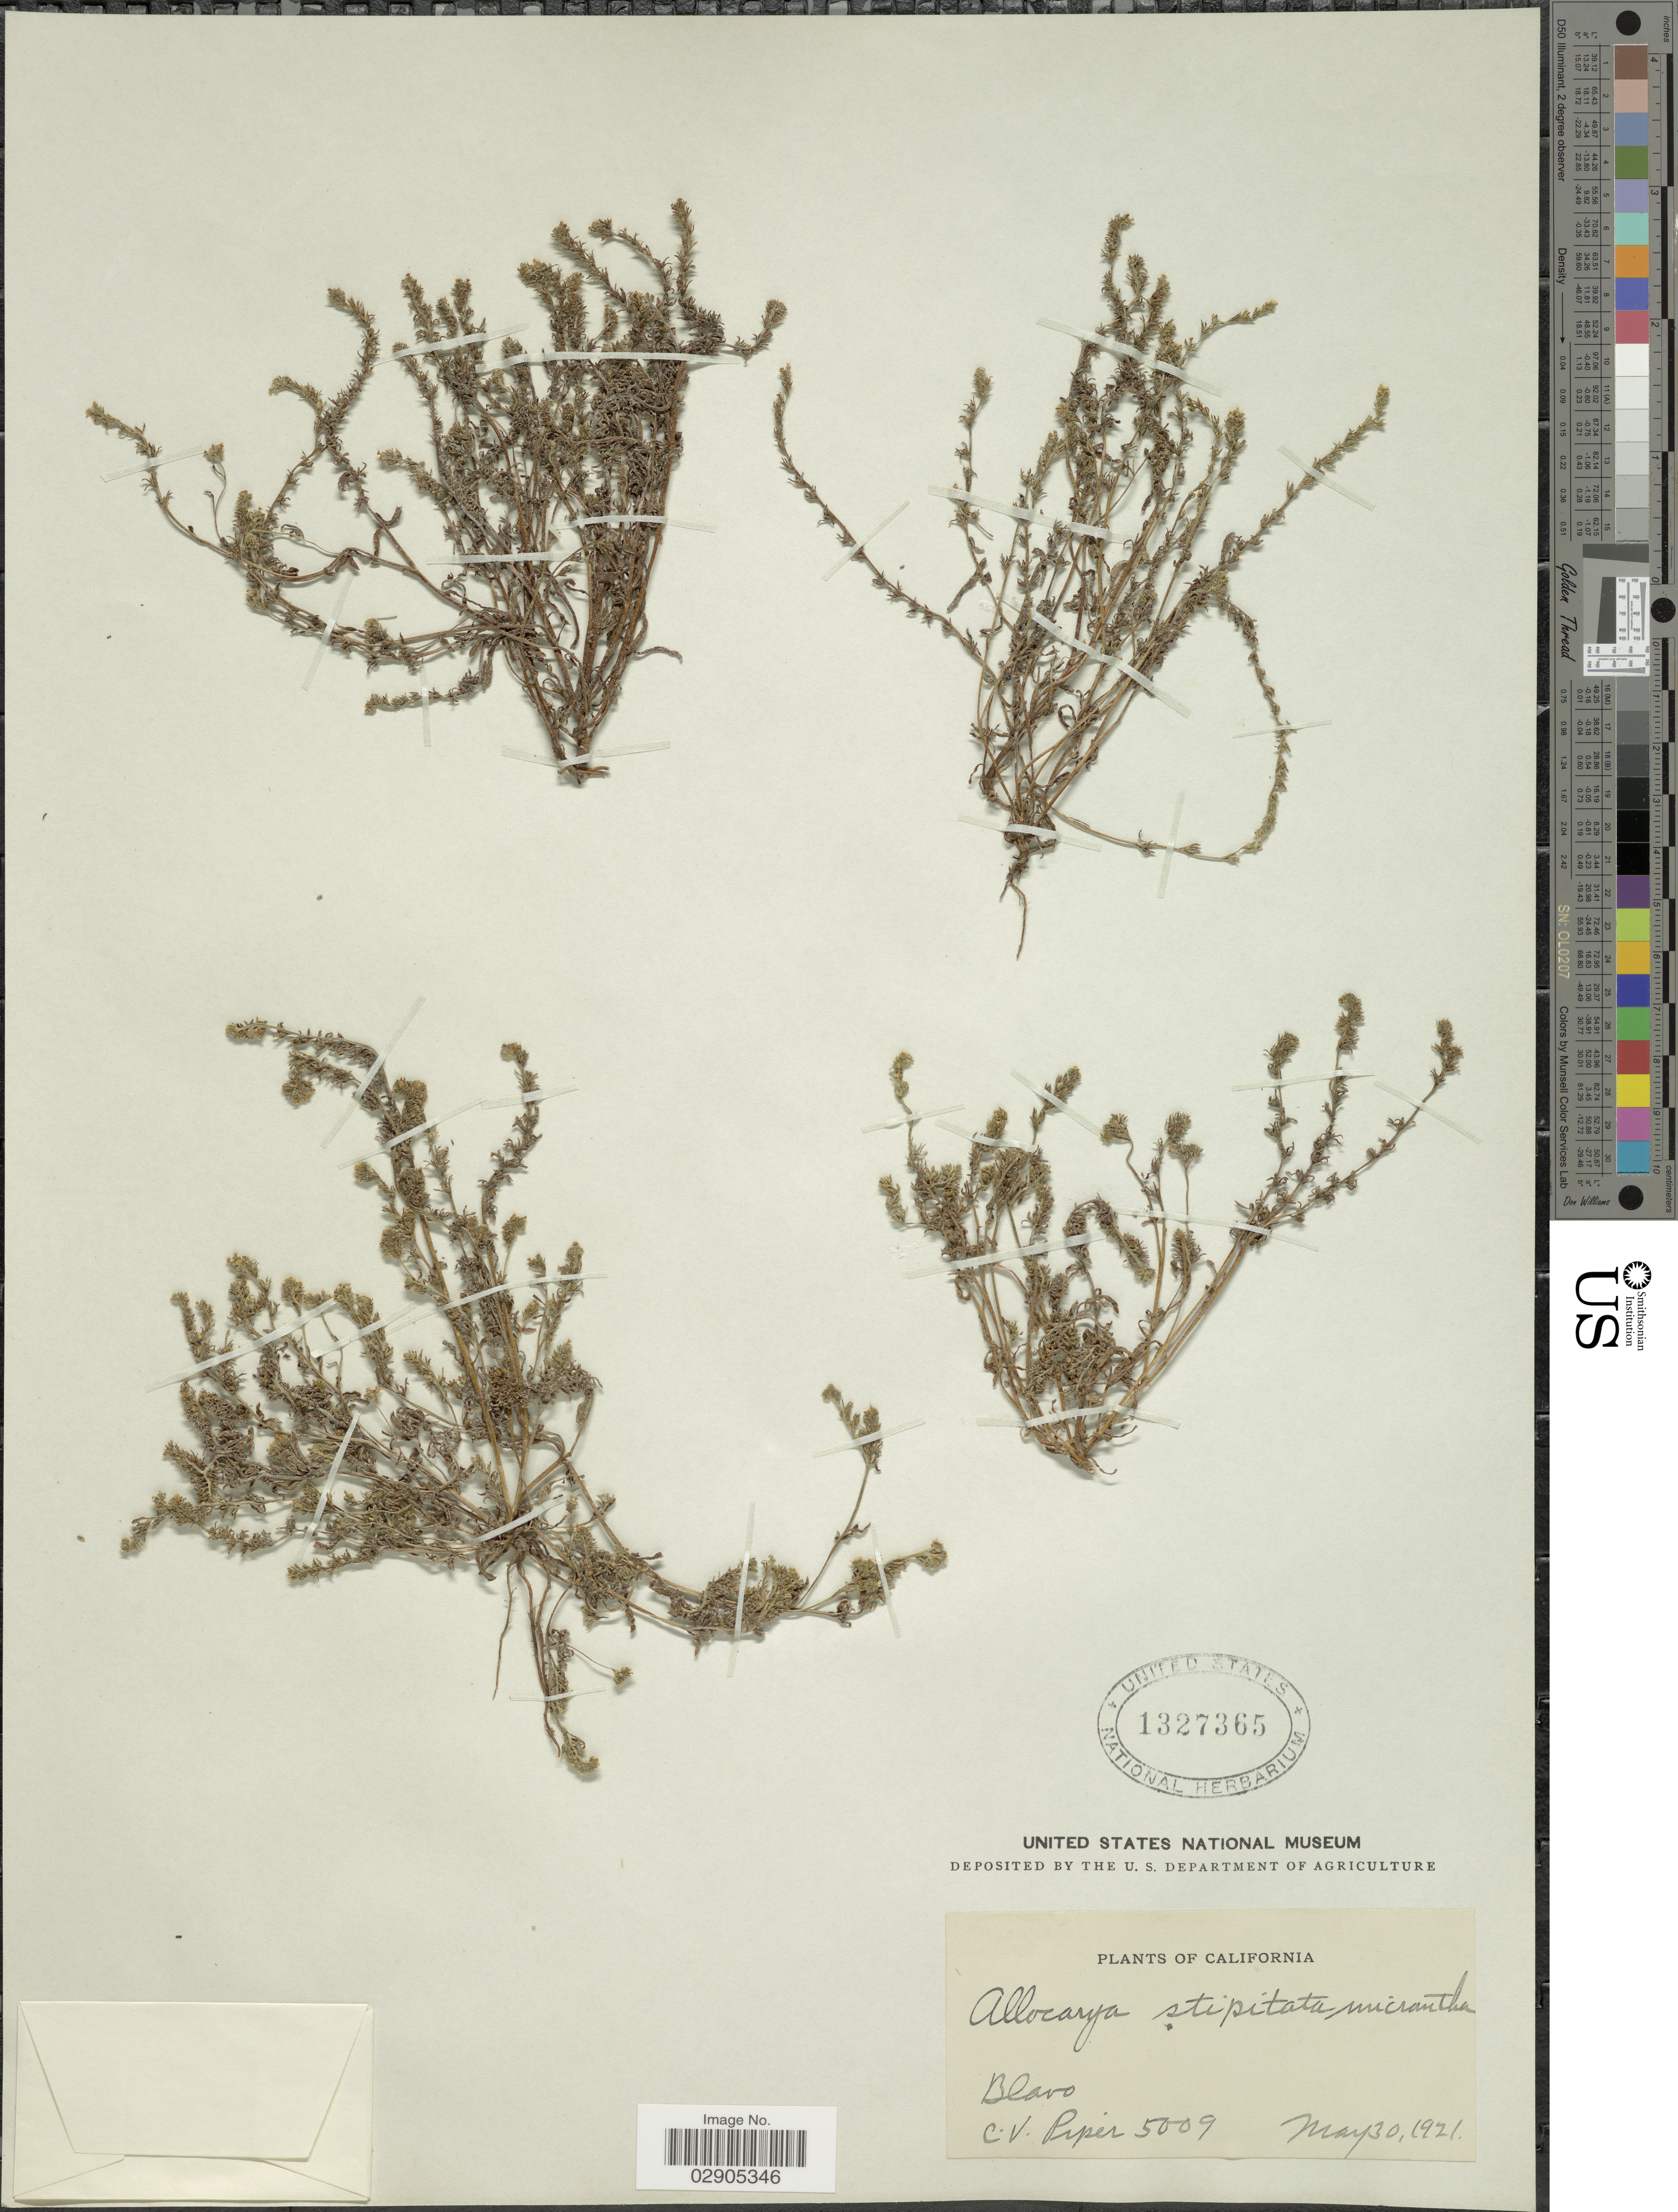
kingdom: Plantae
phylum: Tracheophyta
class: Magnoliopsida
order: Boraginales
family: Boraginaceae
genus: Allocarya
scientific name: Allocarya stipitata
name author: Greene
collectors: C. V. Piper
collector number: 5009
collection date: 1921-05-30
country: United States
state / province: California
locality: Blavo.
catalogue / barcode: US 1327365